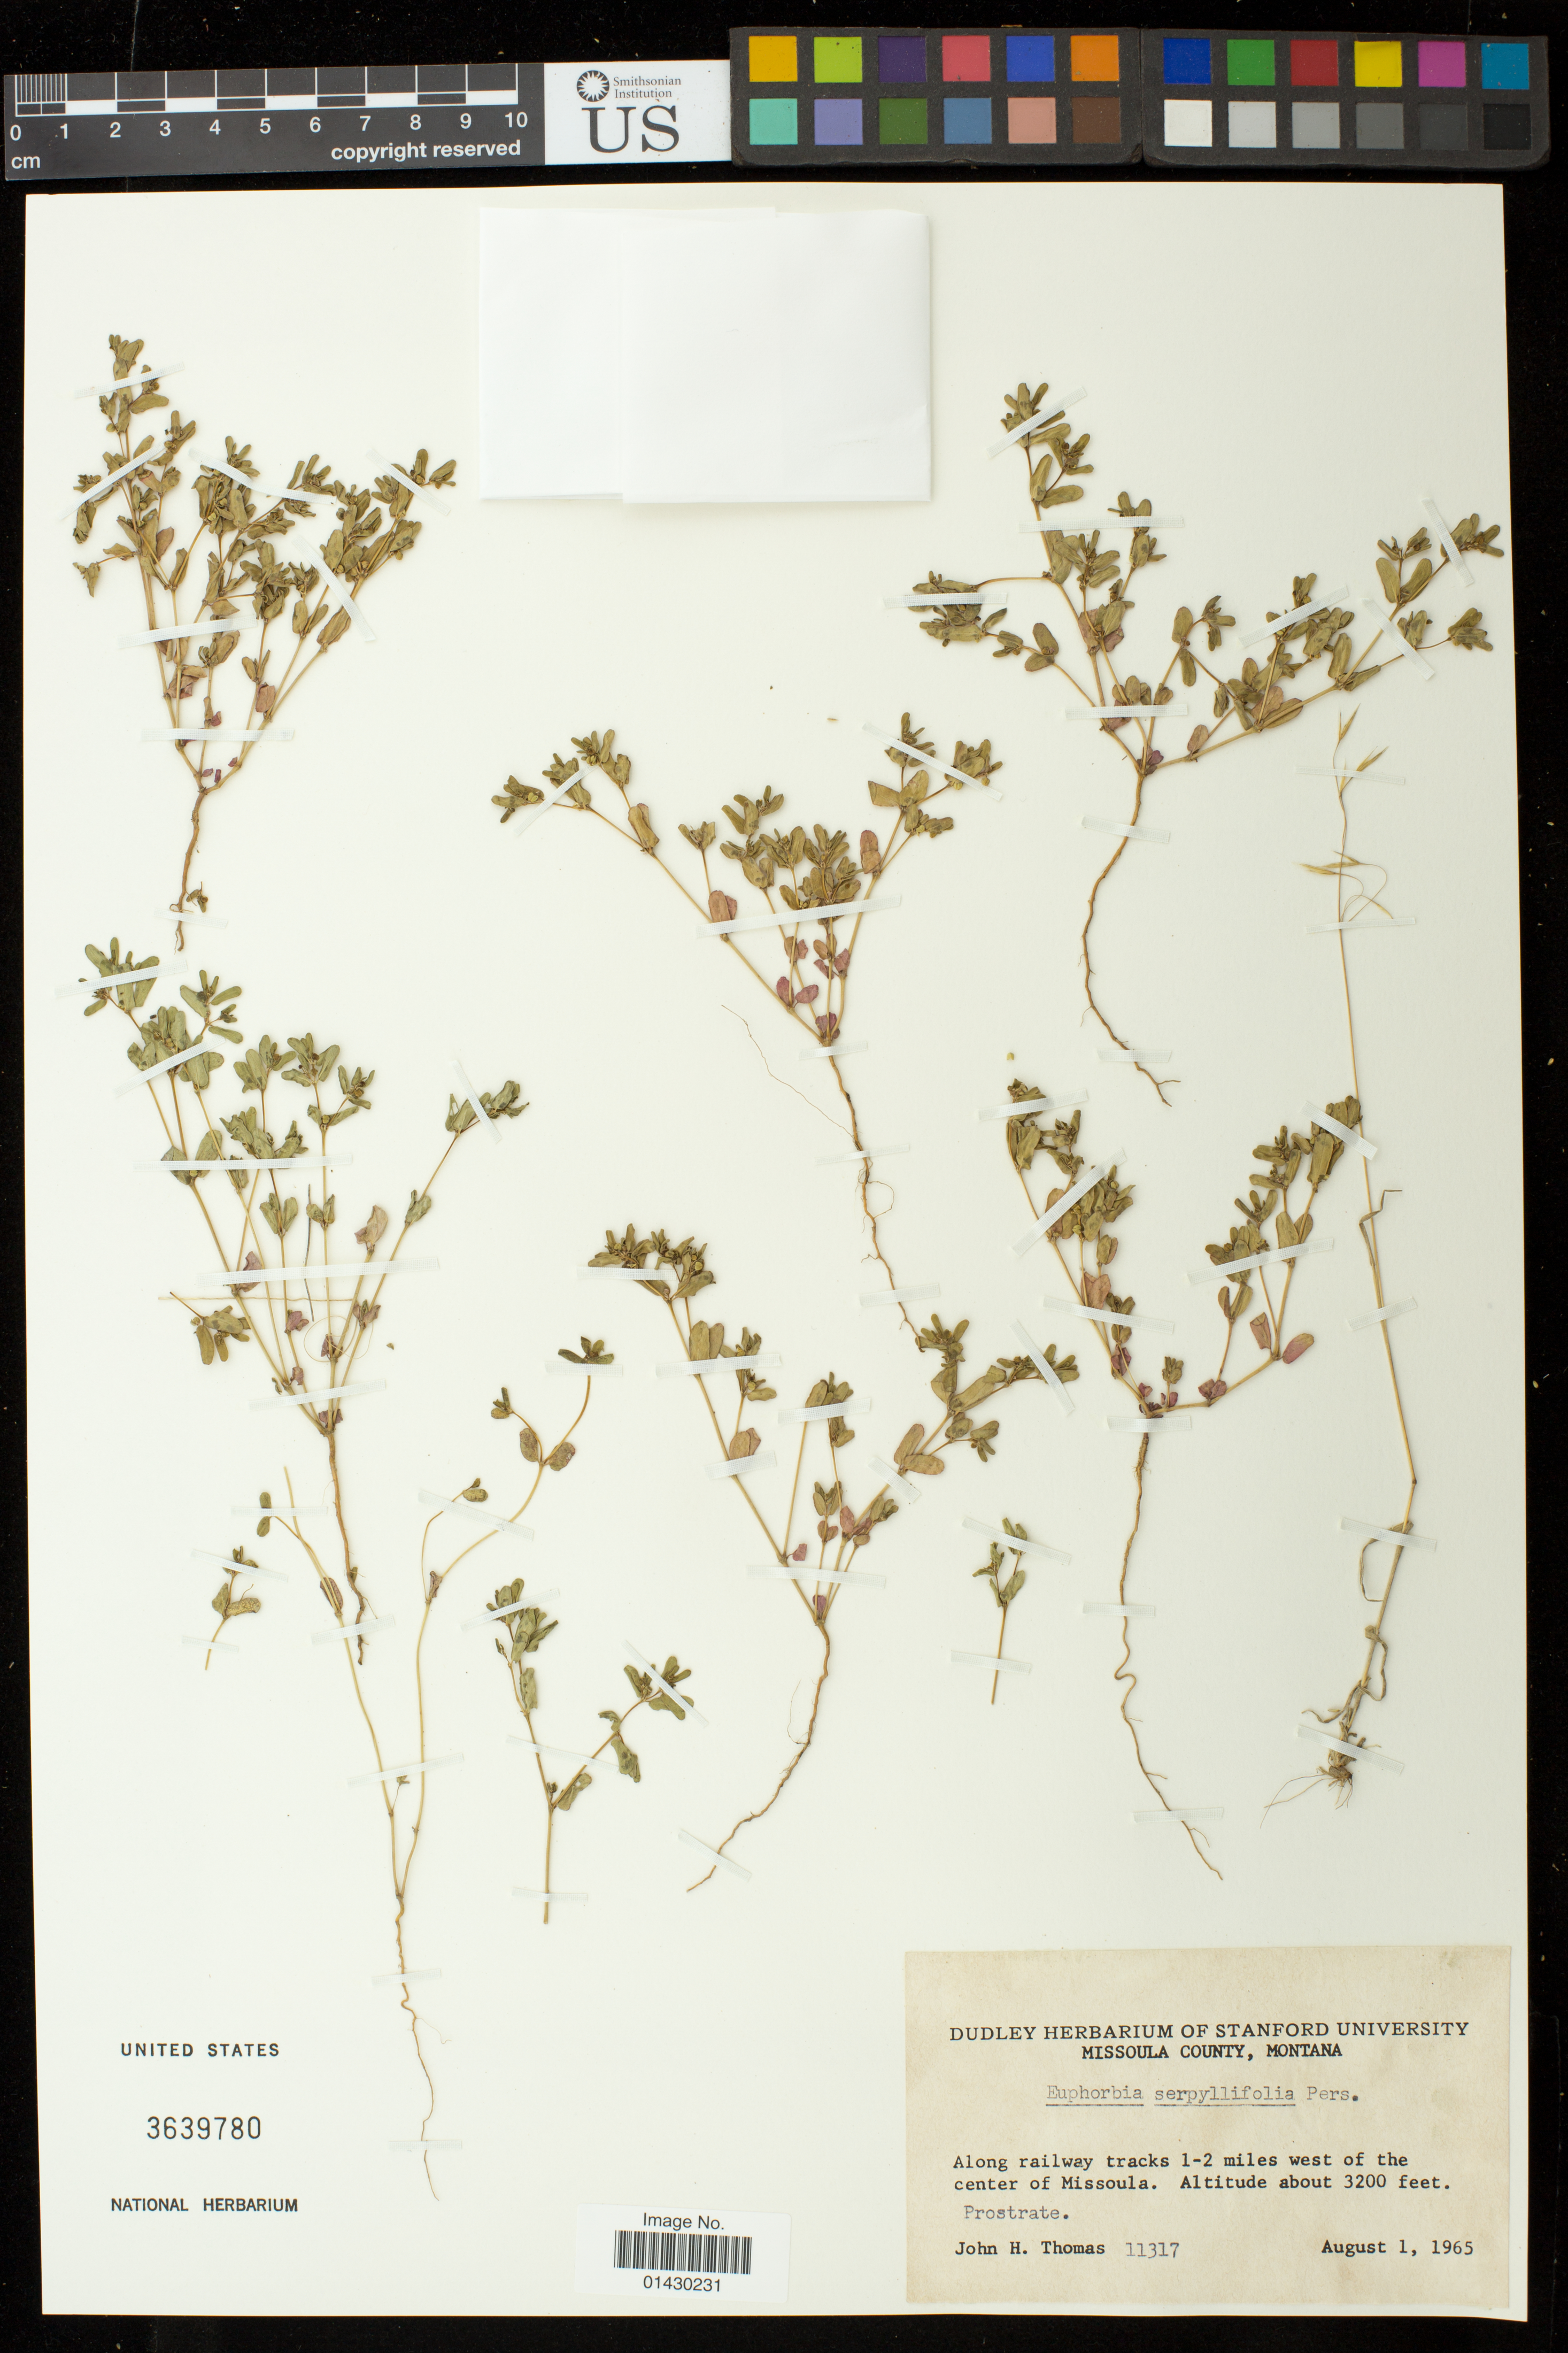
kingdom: Plantae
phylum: Tracheophyta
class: Magnoliopsida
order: Malpighiales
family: Euphorbiaceae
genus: Euphorbia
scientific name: Euphorbia serpillifolia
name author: Pers.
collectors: J. H. Thomas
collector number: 11317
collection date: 1965-08-01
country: United States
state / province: Montana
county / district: Missoula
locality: Along railway tracks 1-2 miles west of the center of Missoula.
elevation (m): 975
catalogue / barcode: US 3639780